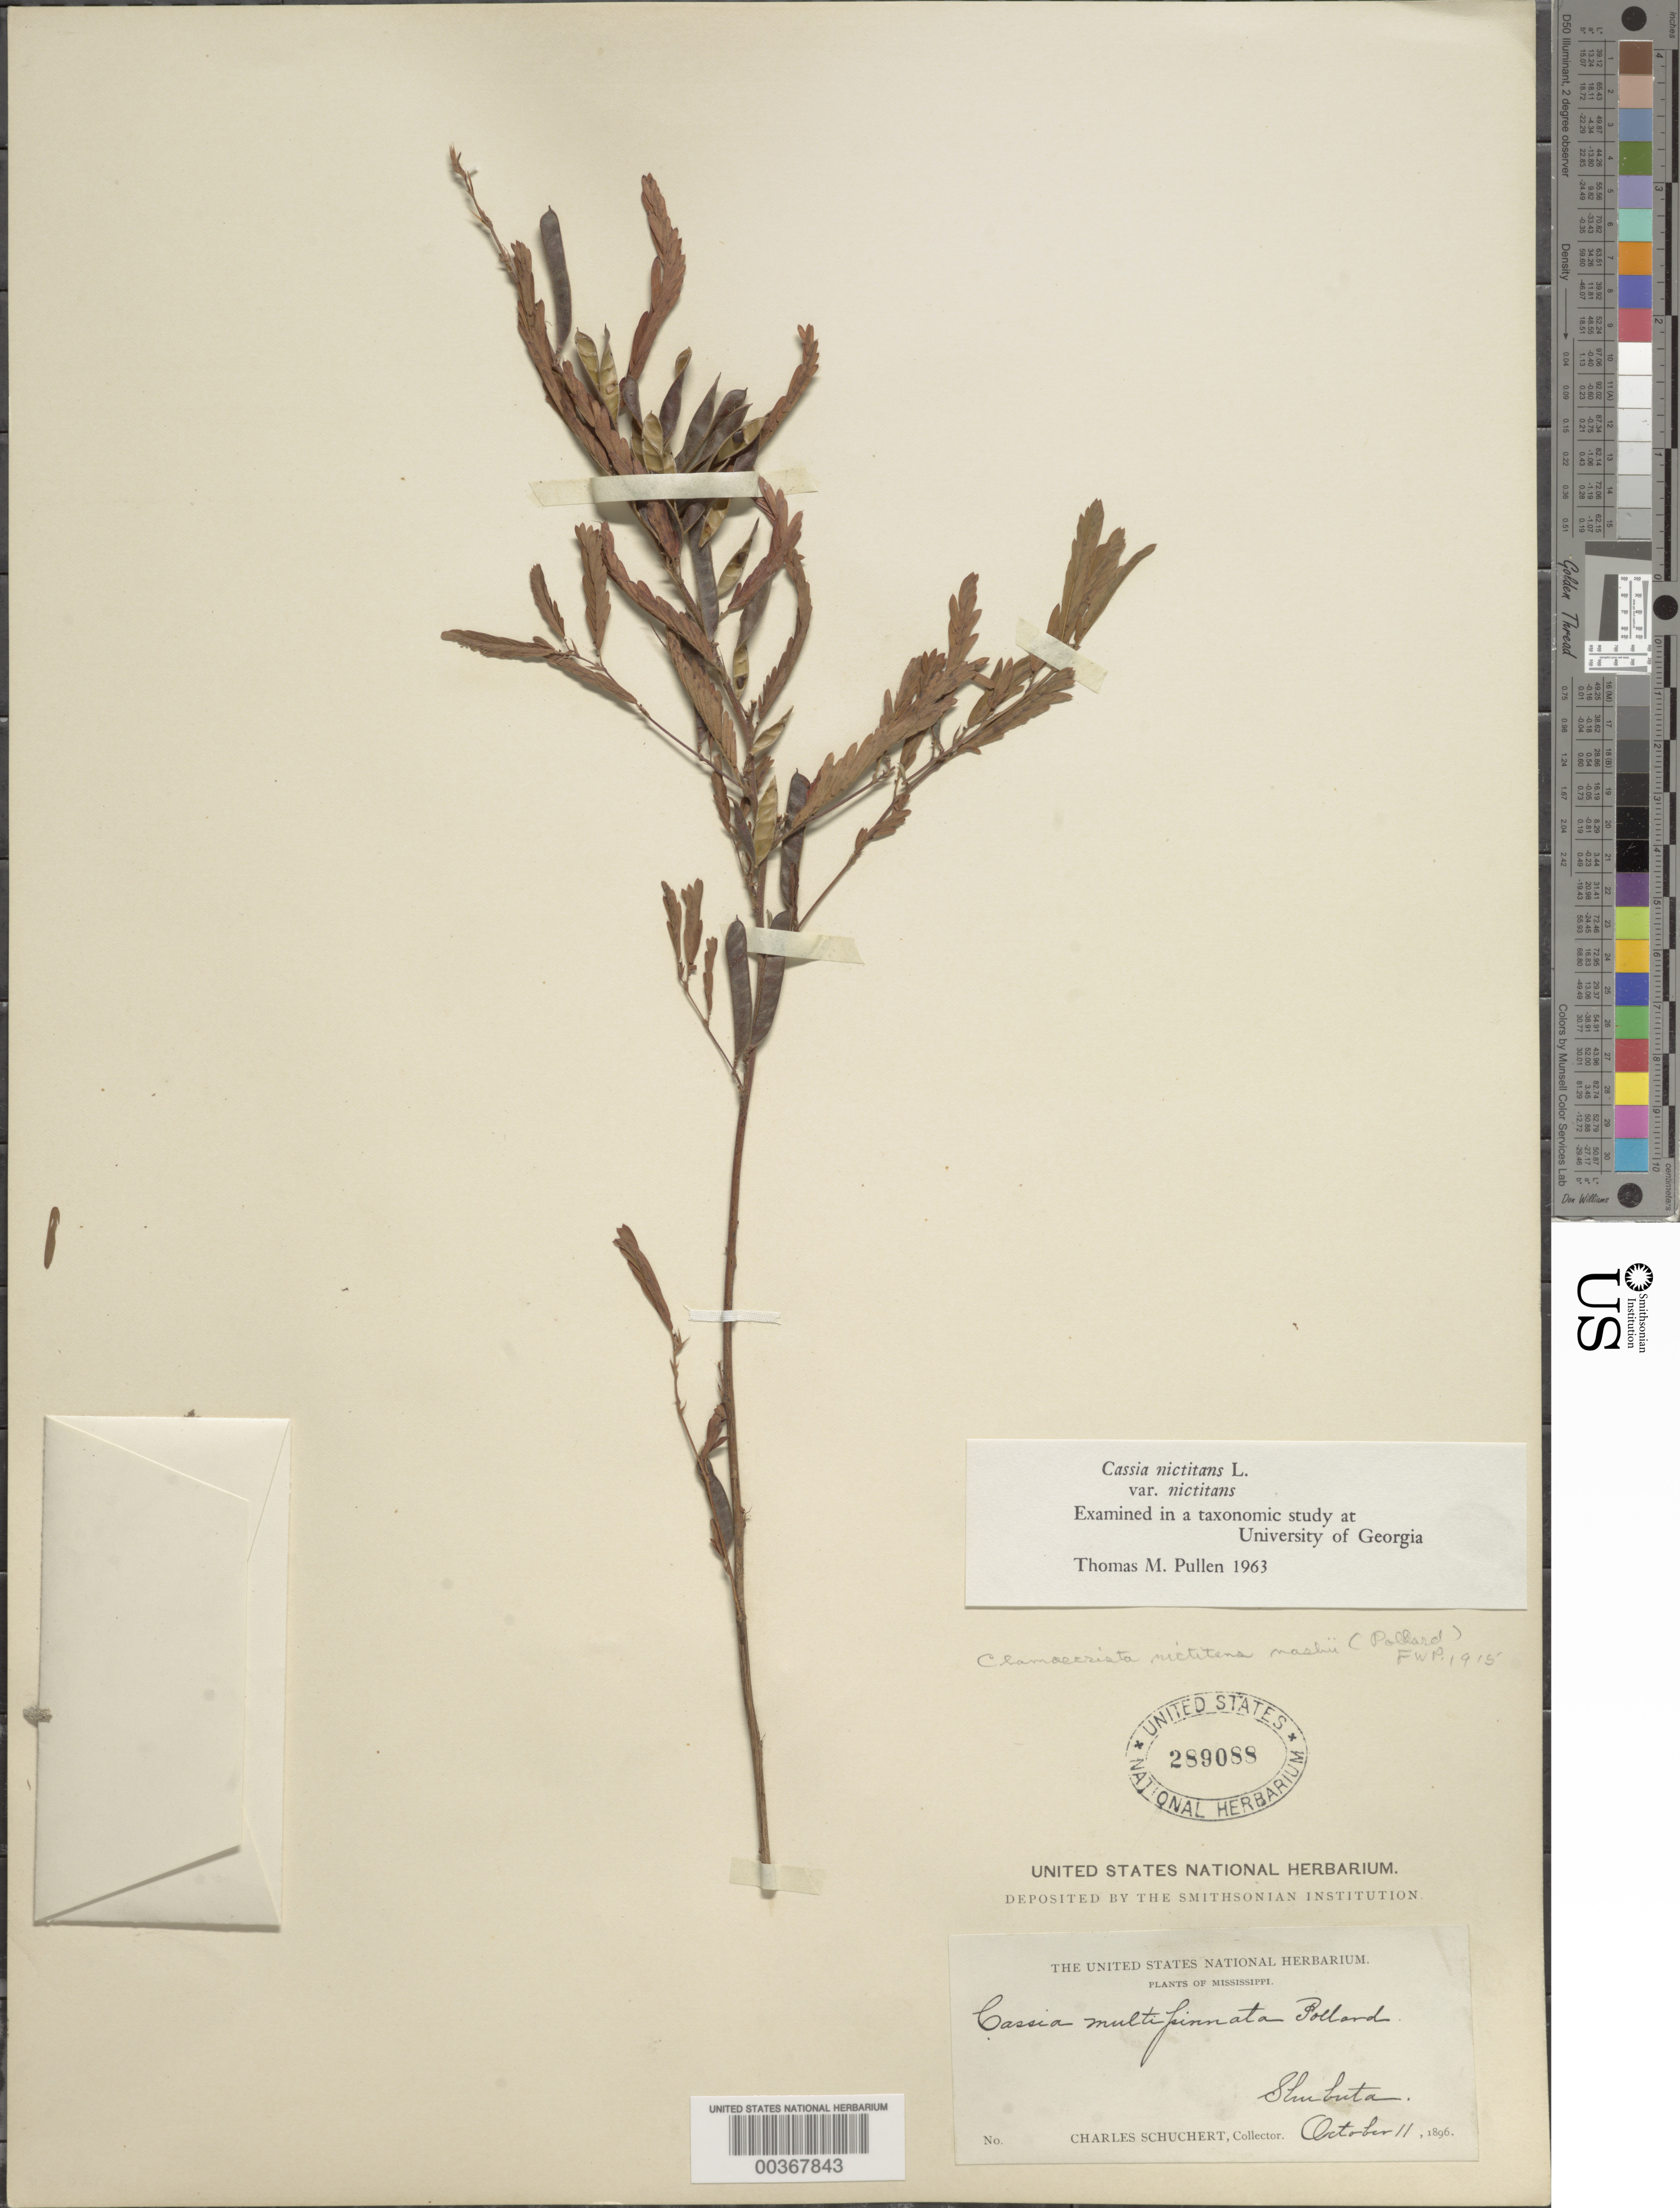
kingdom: Plantae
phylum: Tracheophyta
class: Magnoliopsida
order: Fabales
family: Fabaceae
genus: Chamaecrista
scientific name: Chamaecrista nictitans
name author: (L.) Moench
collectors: C. Schuchert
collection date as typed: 11 Oct 1896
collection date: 1896-10-11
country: United States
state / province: Mississippi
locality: Shubuta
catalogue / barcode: US 289088